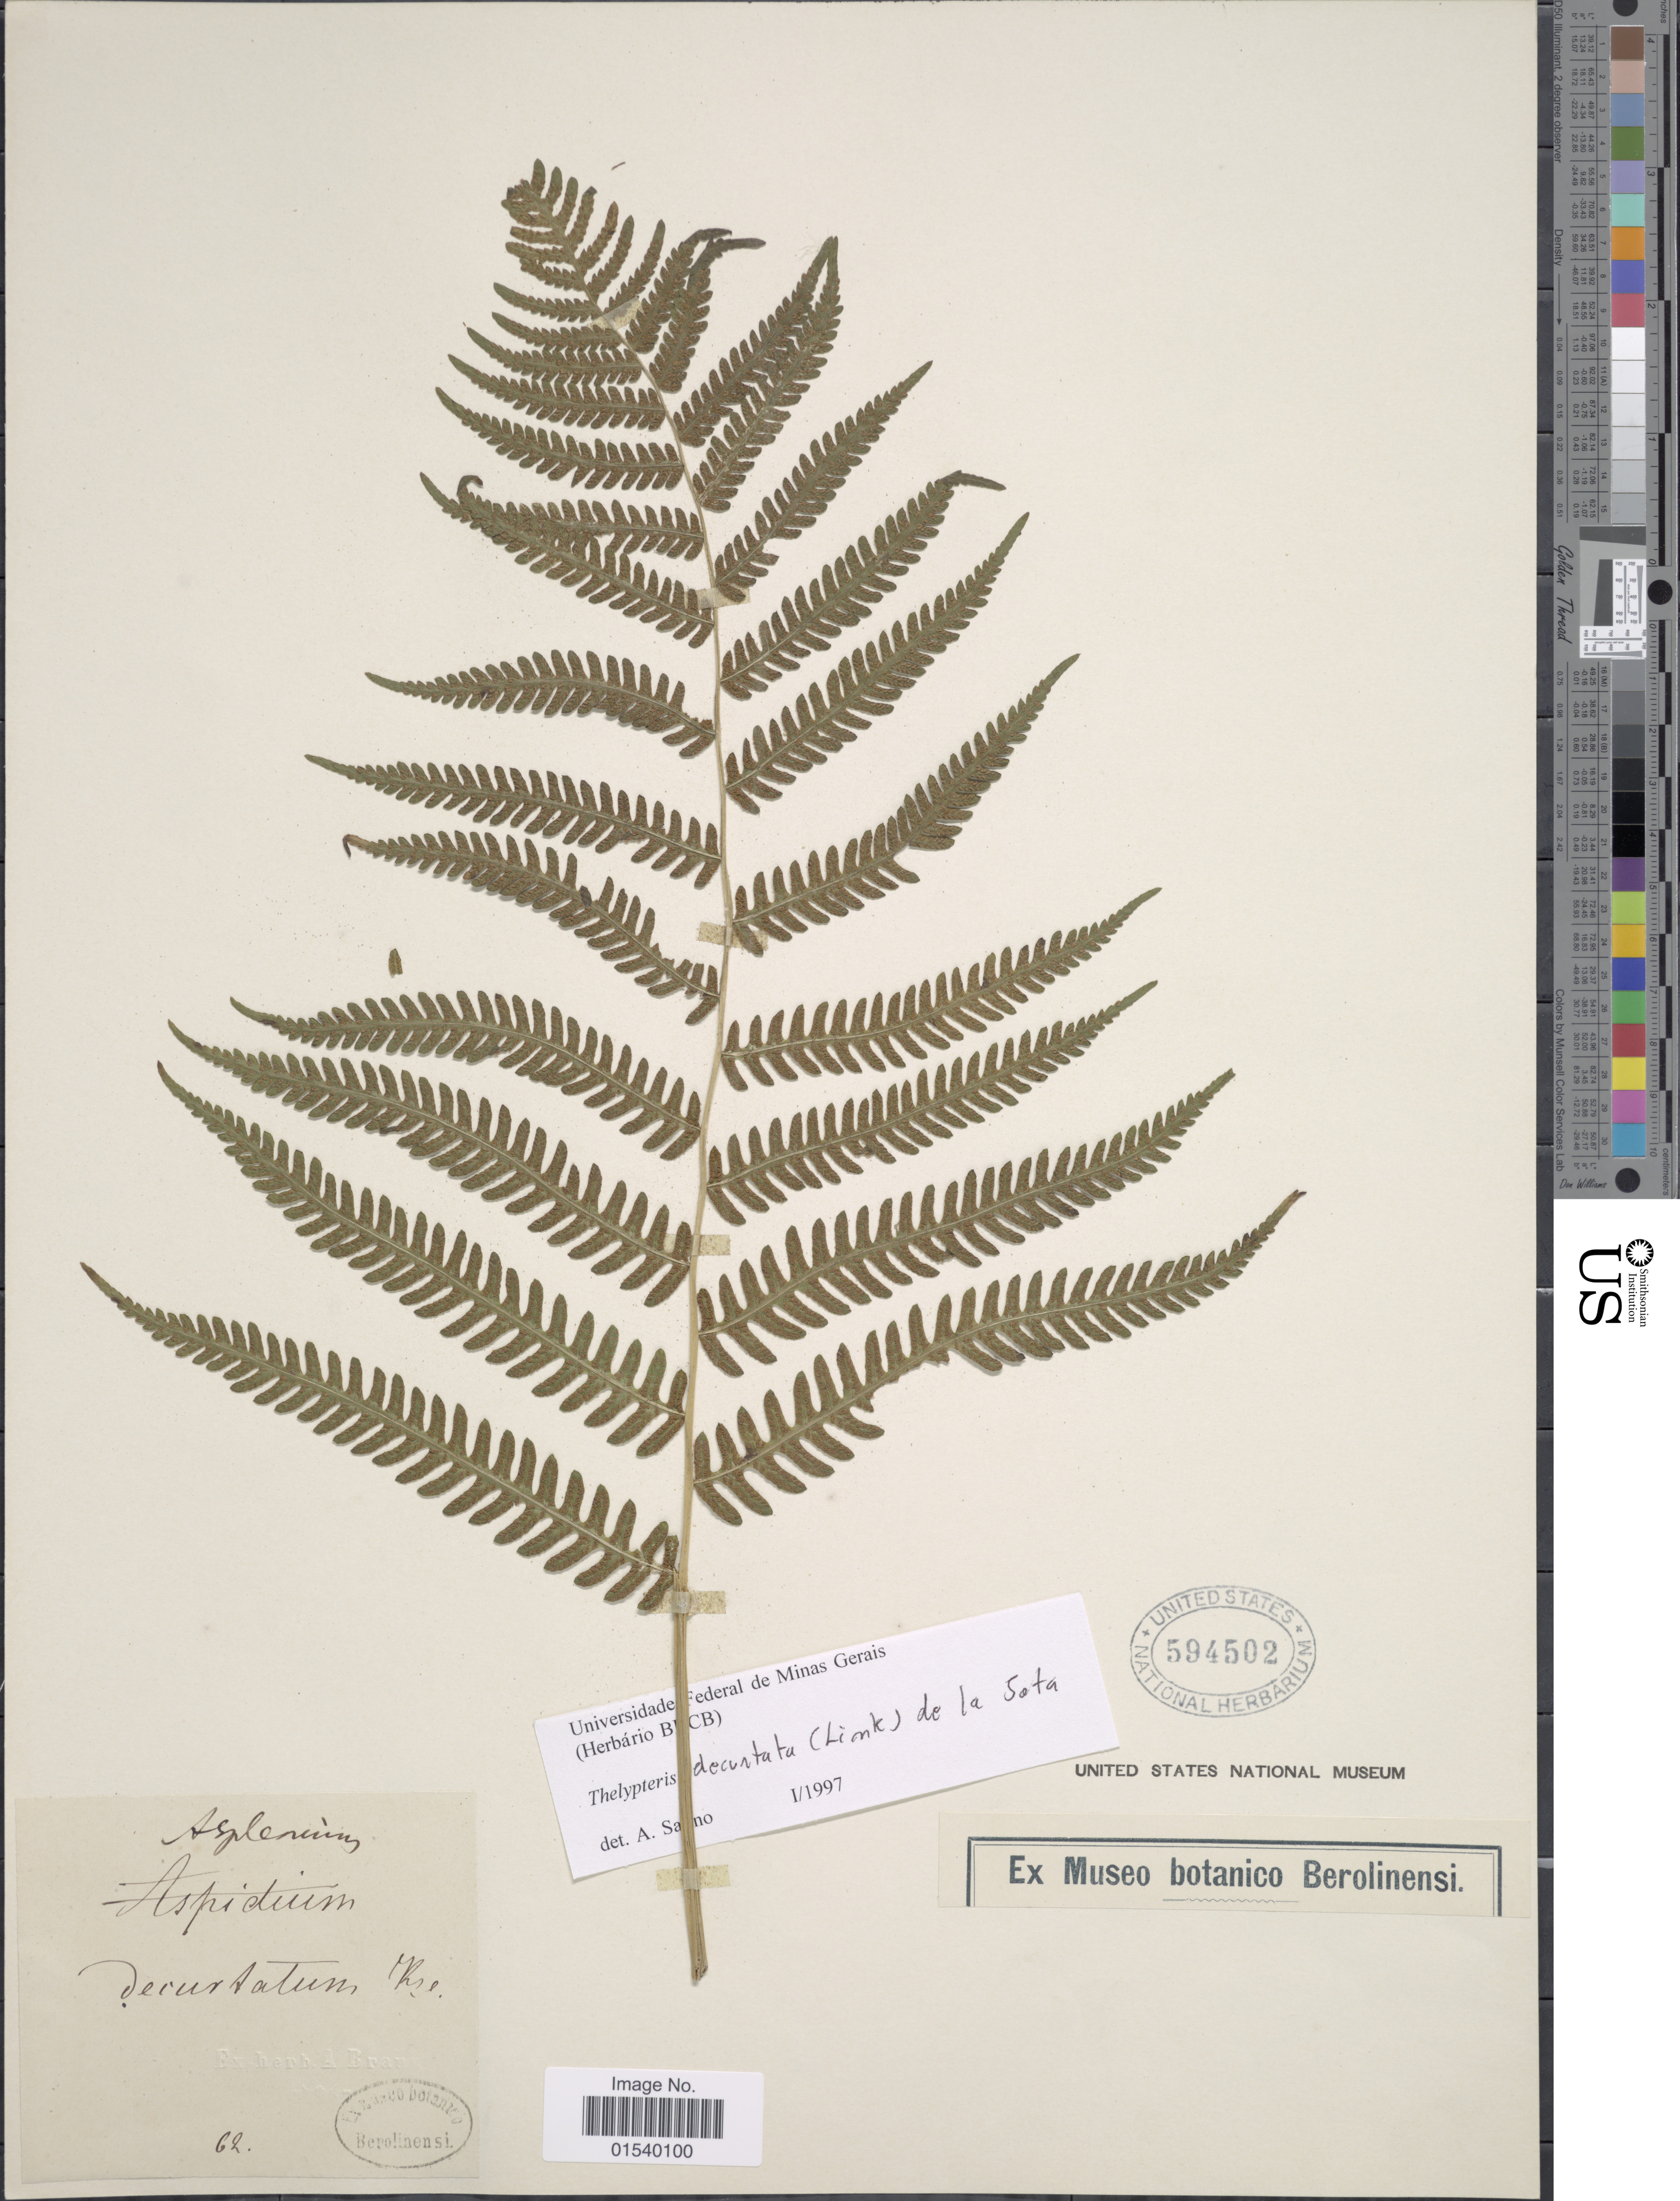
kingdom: Plantae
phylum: Tracheophyta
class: Polypodiopsida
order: Polypodiales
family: Thelypteridaceae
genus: Amauropelta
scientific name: Amauropelta decurtata (Link) comb. nov., ined. 2015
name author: (Link)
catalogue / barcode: US 594502